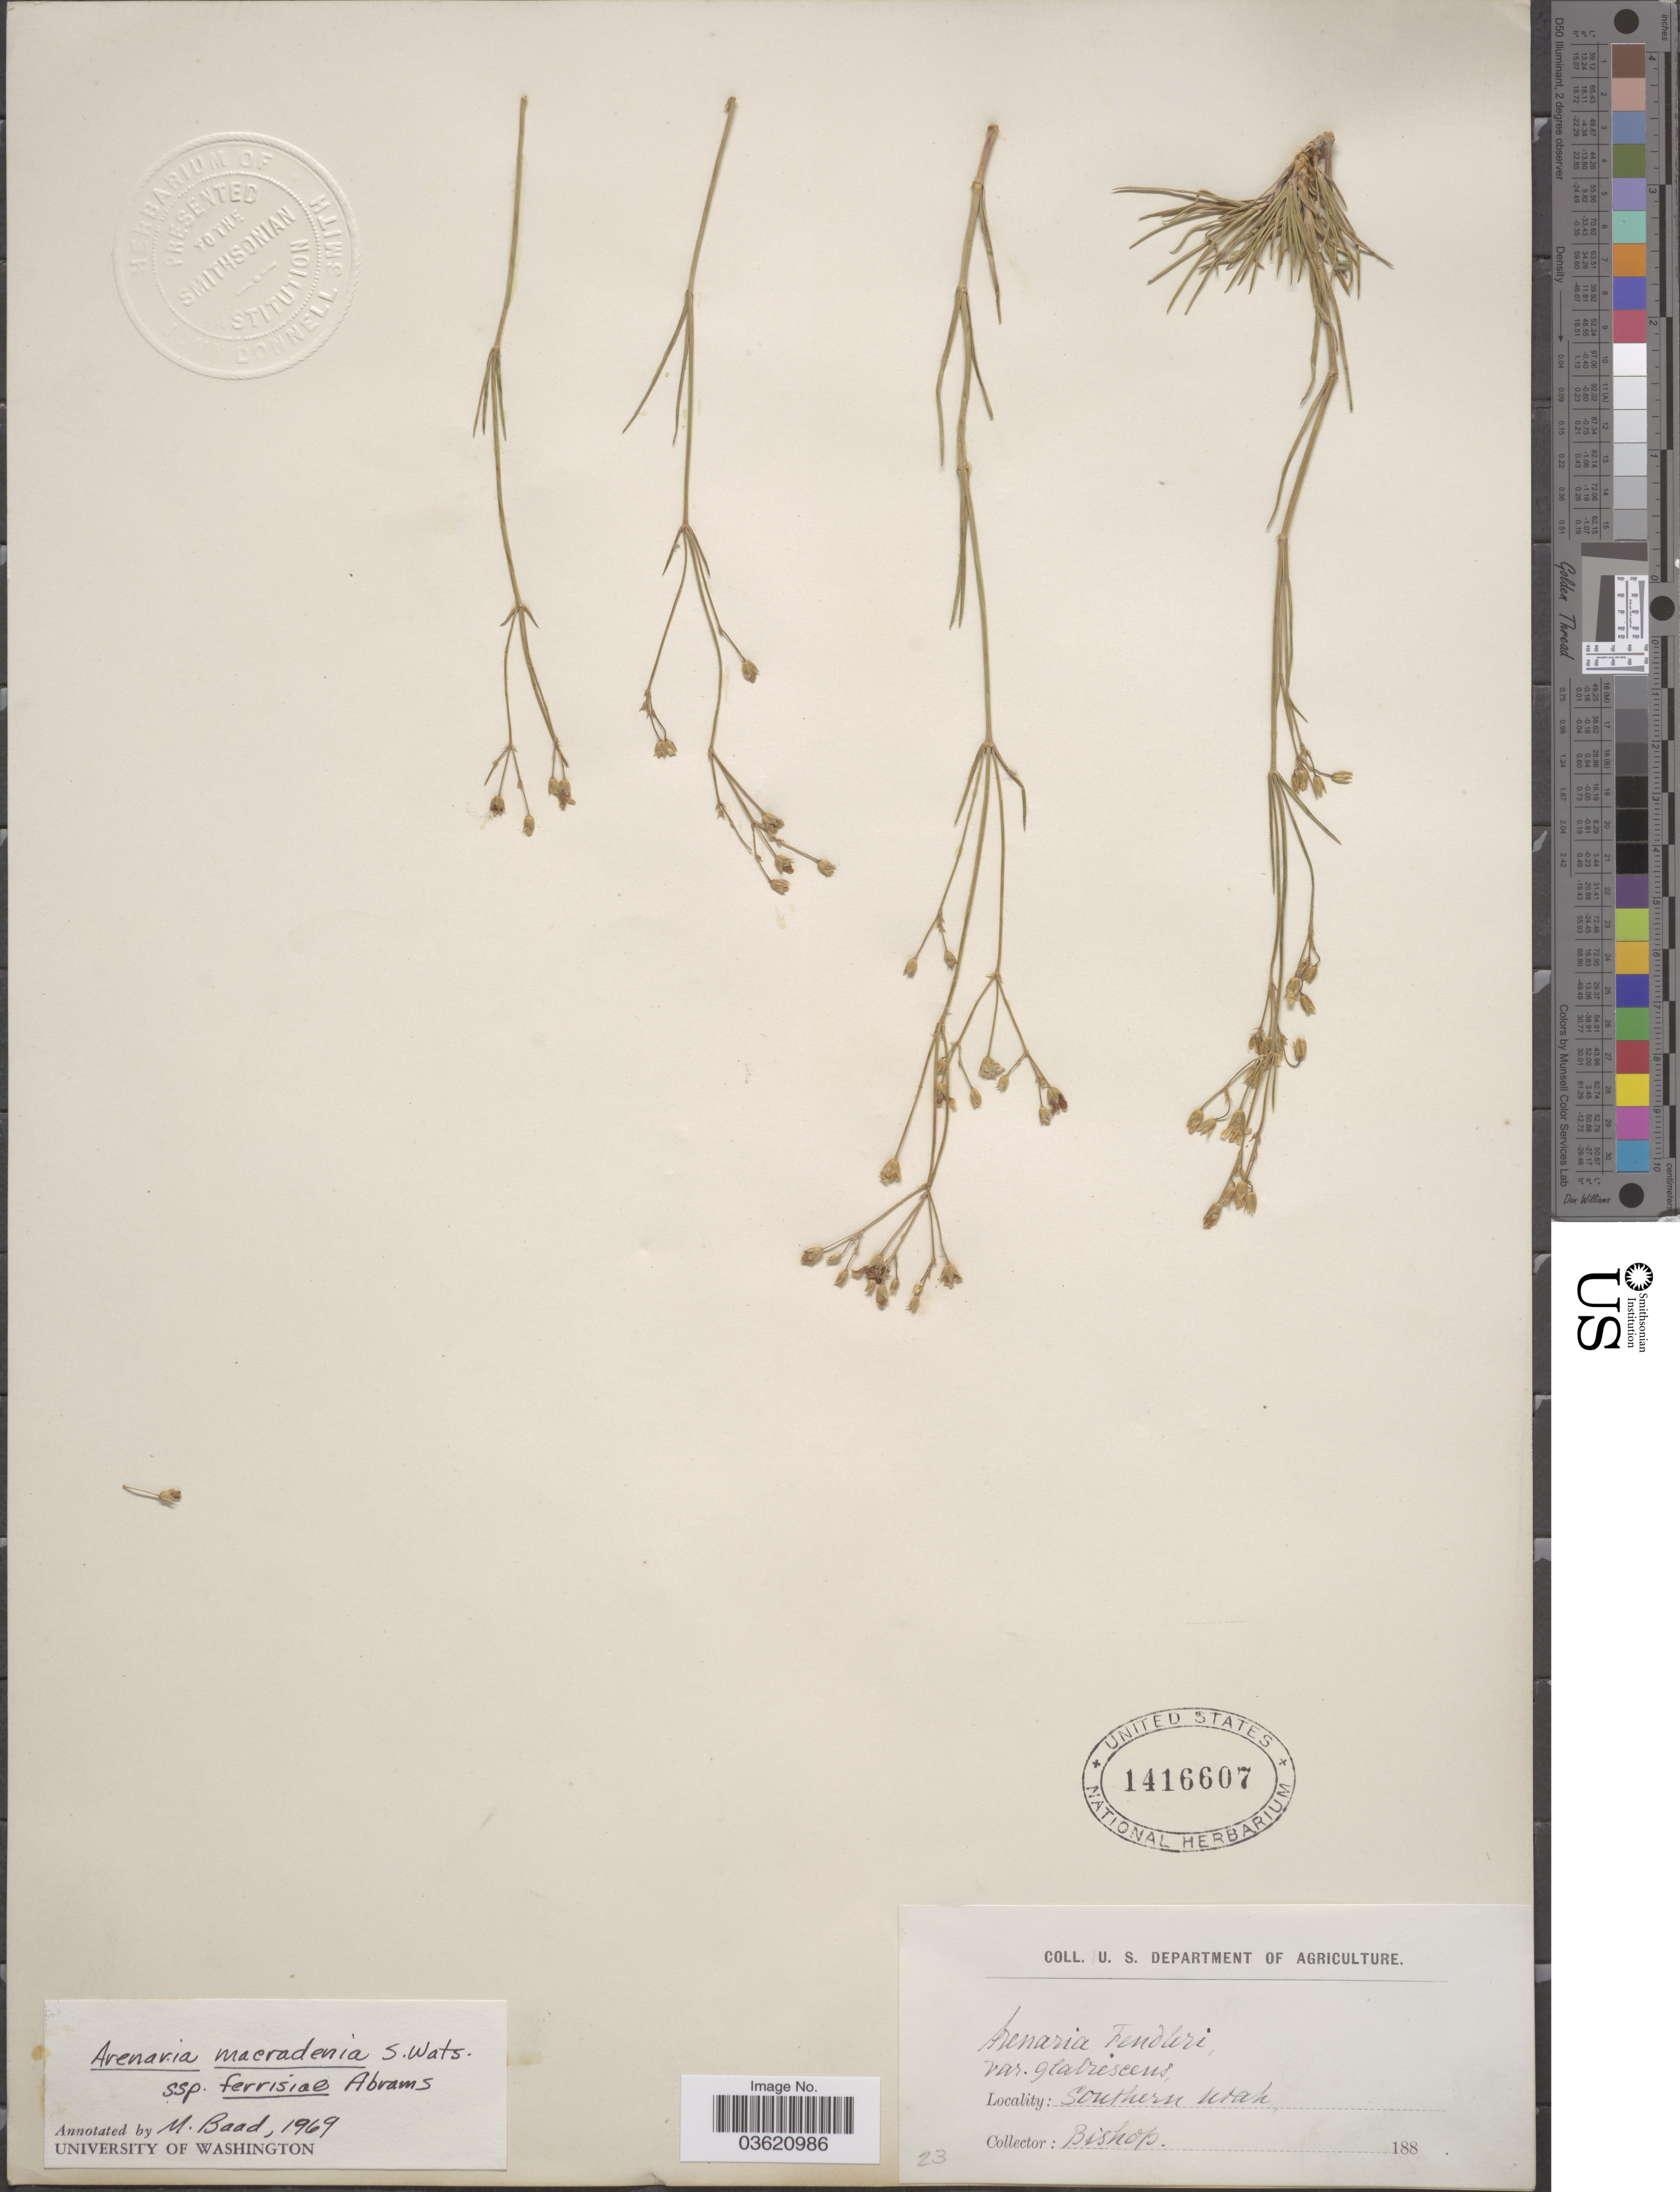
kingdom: Plantae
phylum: Tracheophyta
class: Magnoliopsida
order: Caryophyllales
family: Caryophyllaceae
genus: Eremogone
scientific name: Eremogone ferrisiae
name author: (Abrams) R.L. Hartm. & Rabeler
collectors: -- Bishop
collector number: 23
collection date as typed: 188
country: United States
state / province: Utah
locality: Southern Utah.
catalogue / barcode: US 1416607